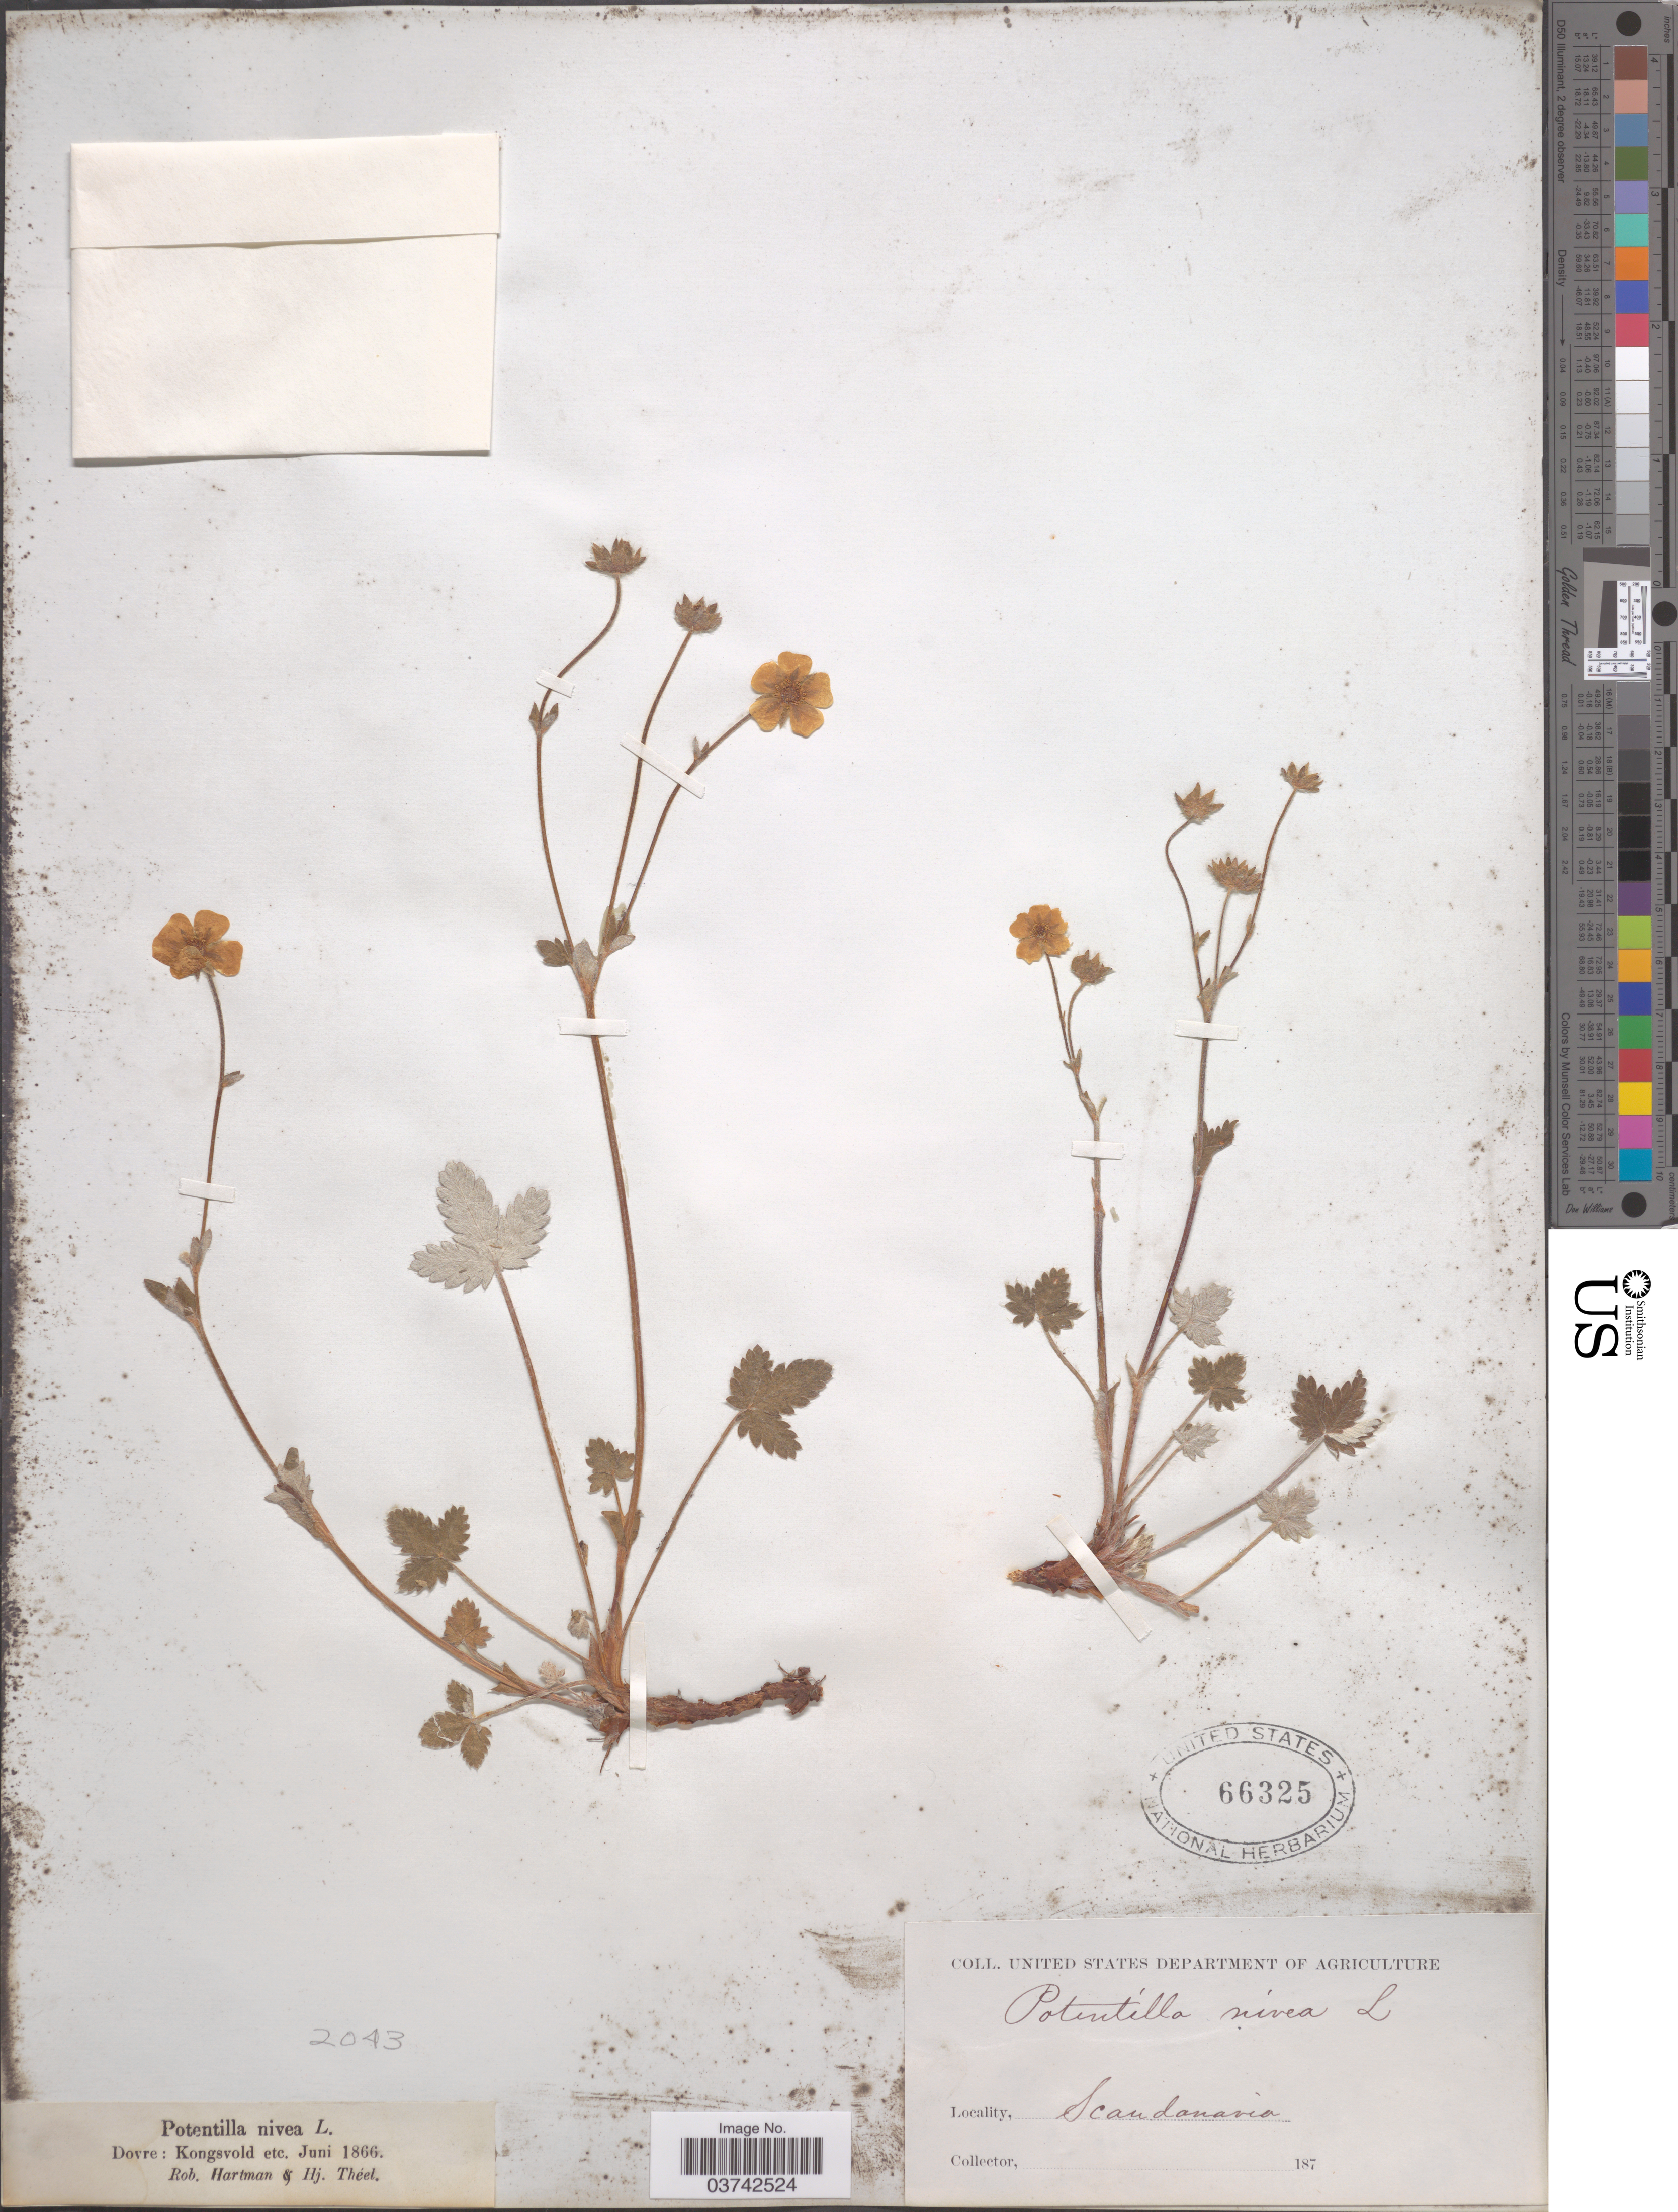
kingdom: Plantae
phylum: Tracheophyta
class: Magnoliopsida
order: Rosales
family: Rosaceae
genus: Potentilla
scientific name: Potentilla nivea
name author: L.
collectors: R. W. Hartman & H. Théel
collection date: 1866-06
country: Norway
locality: Scandanavia. Dovre: Kongsvold etc.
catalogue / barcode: US 66325